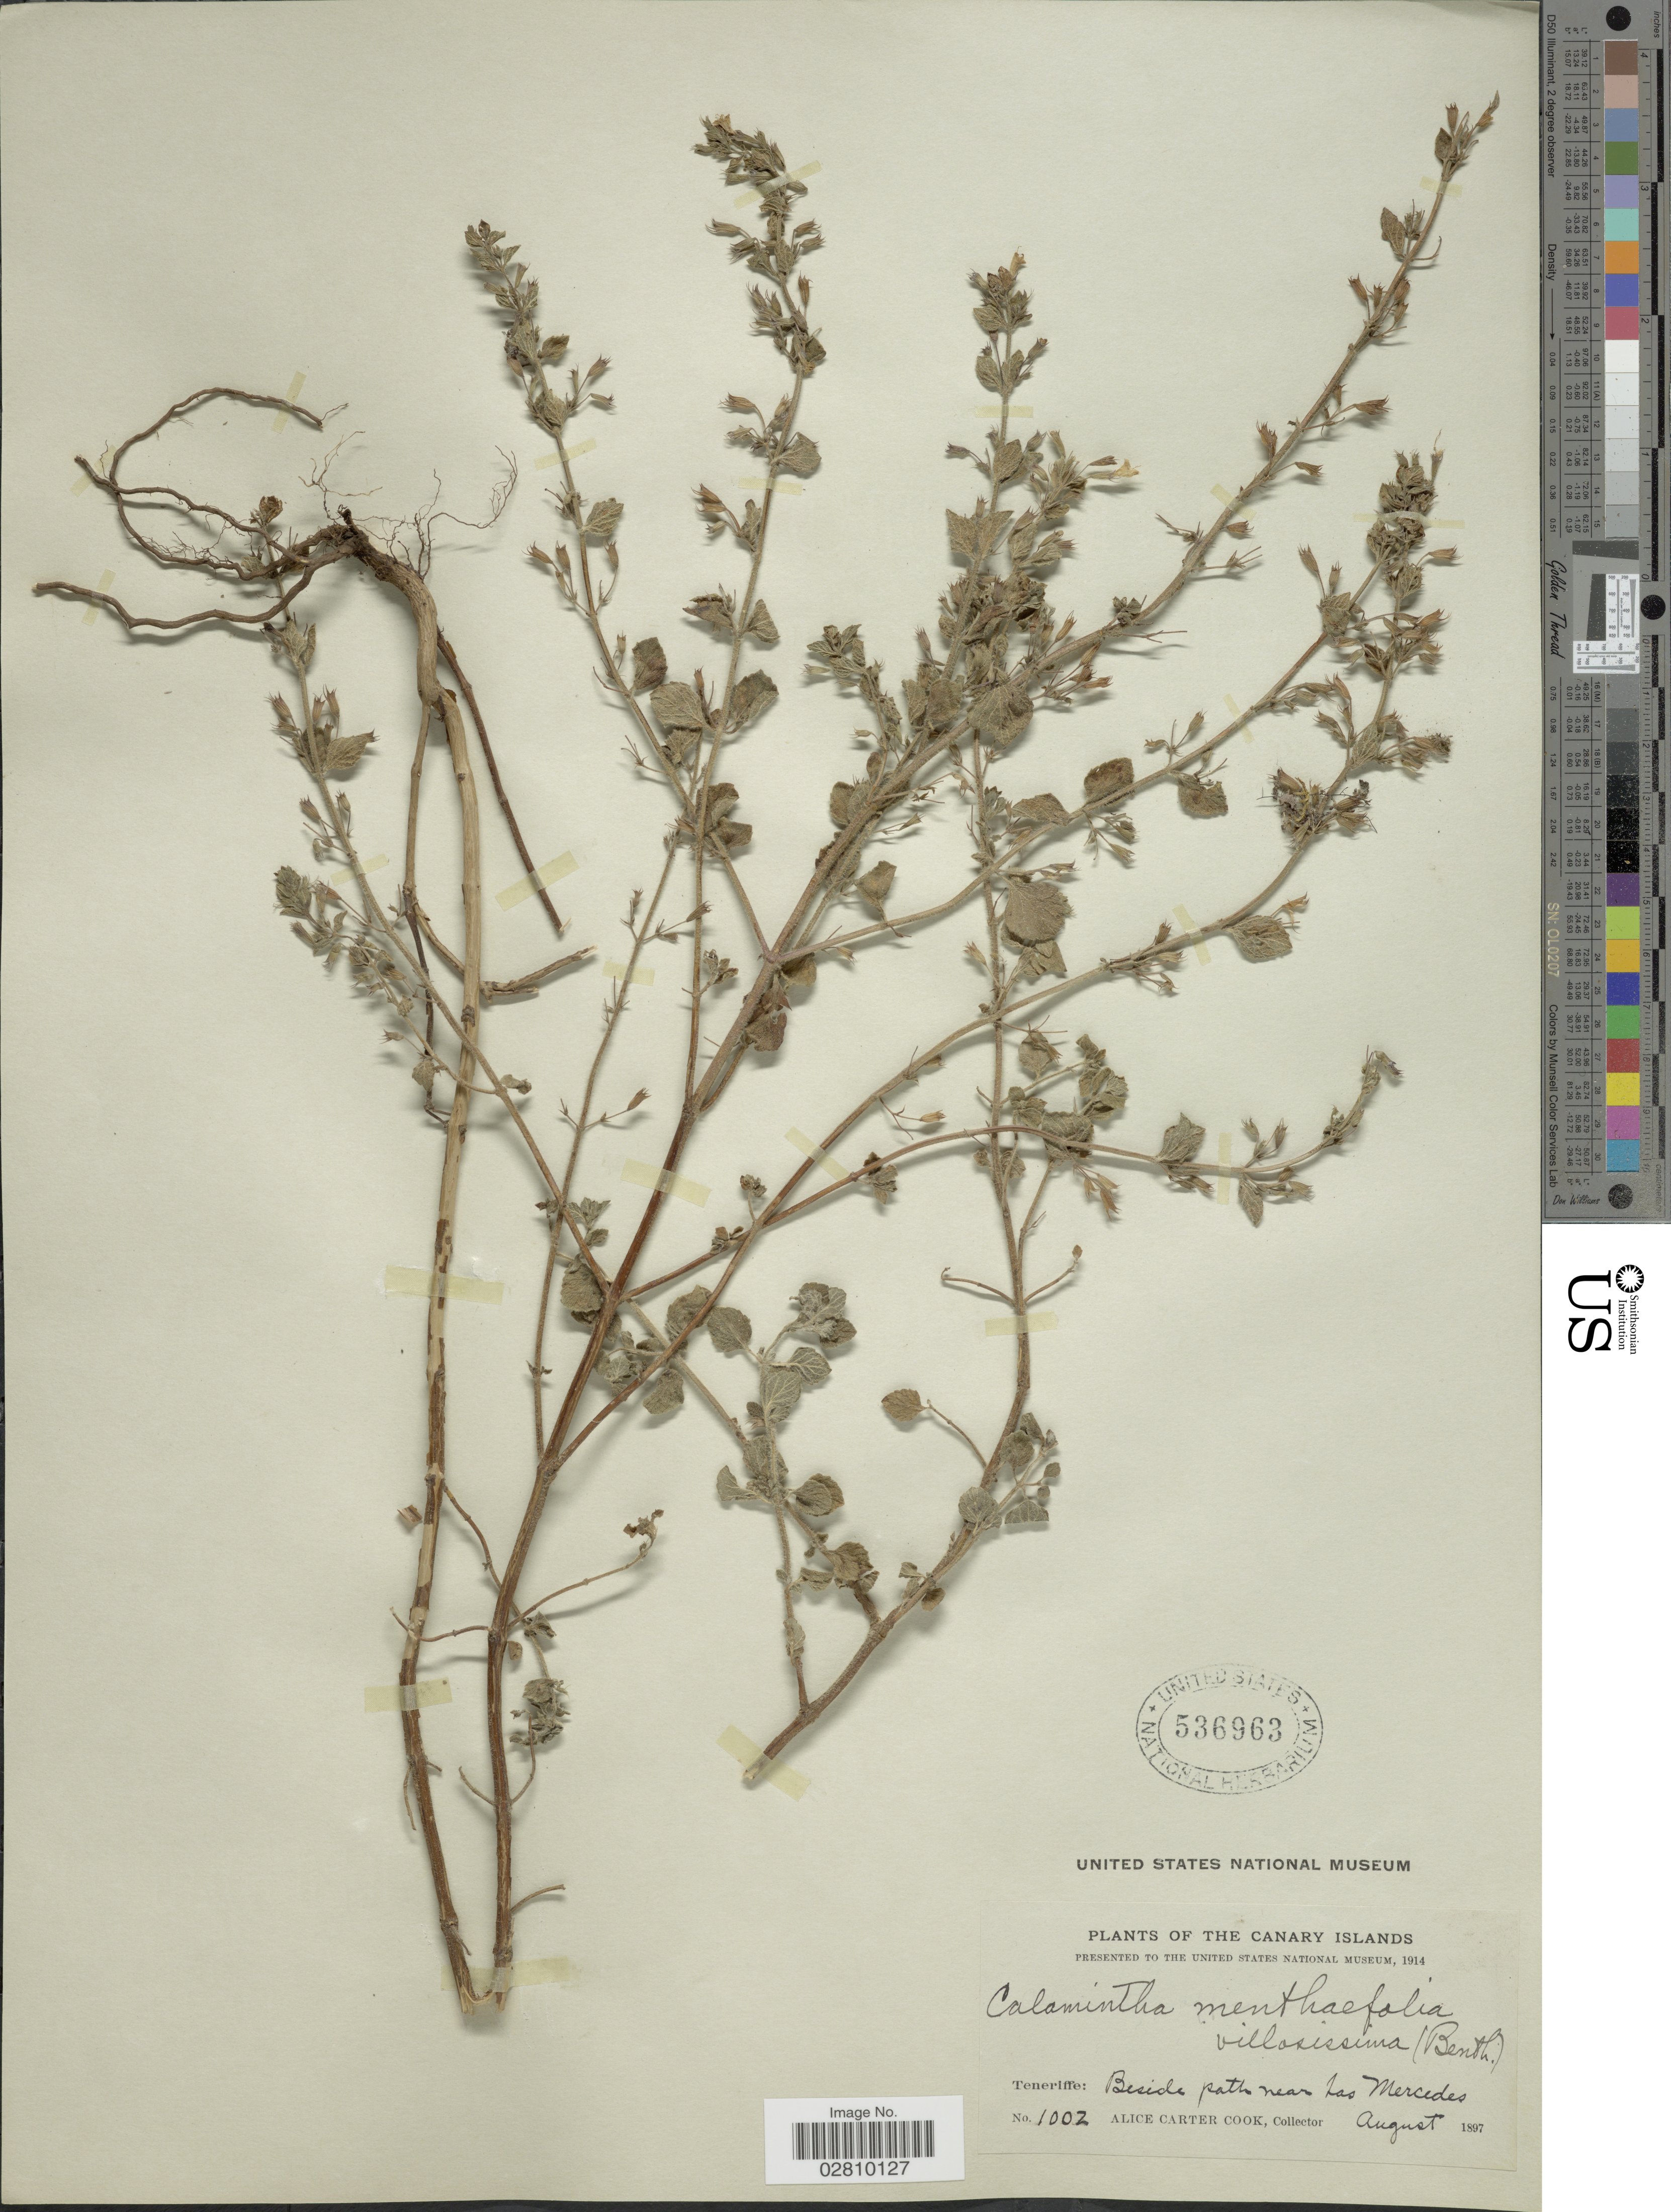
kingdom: Plantae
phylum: Tracheophyta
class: Magnoliopsida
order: Lamiales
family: Lamiaceae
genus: Calamintha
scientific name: Calamintha menthifolia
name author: Host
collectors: Alice C. Cook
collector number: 1002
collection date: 1897-08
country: Spain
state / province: Canarias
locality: Canary Islands. Teneriffe: Beside path near Las Mercedes.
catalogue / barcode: US 536963